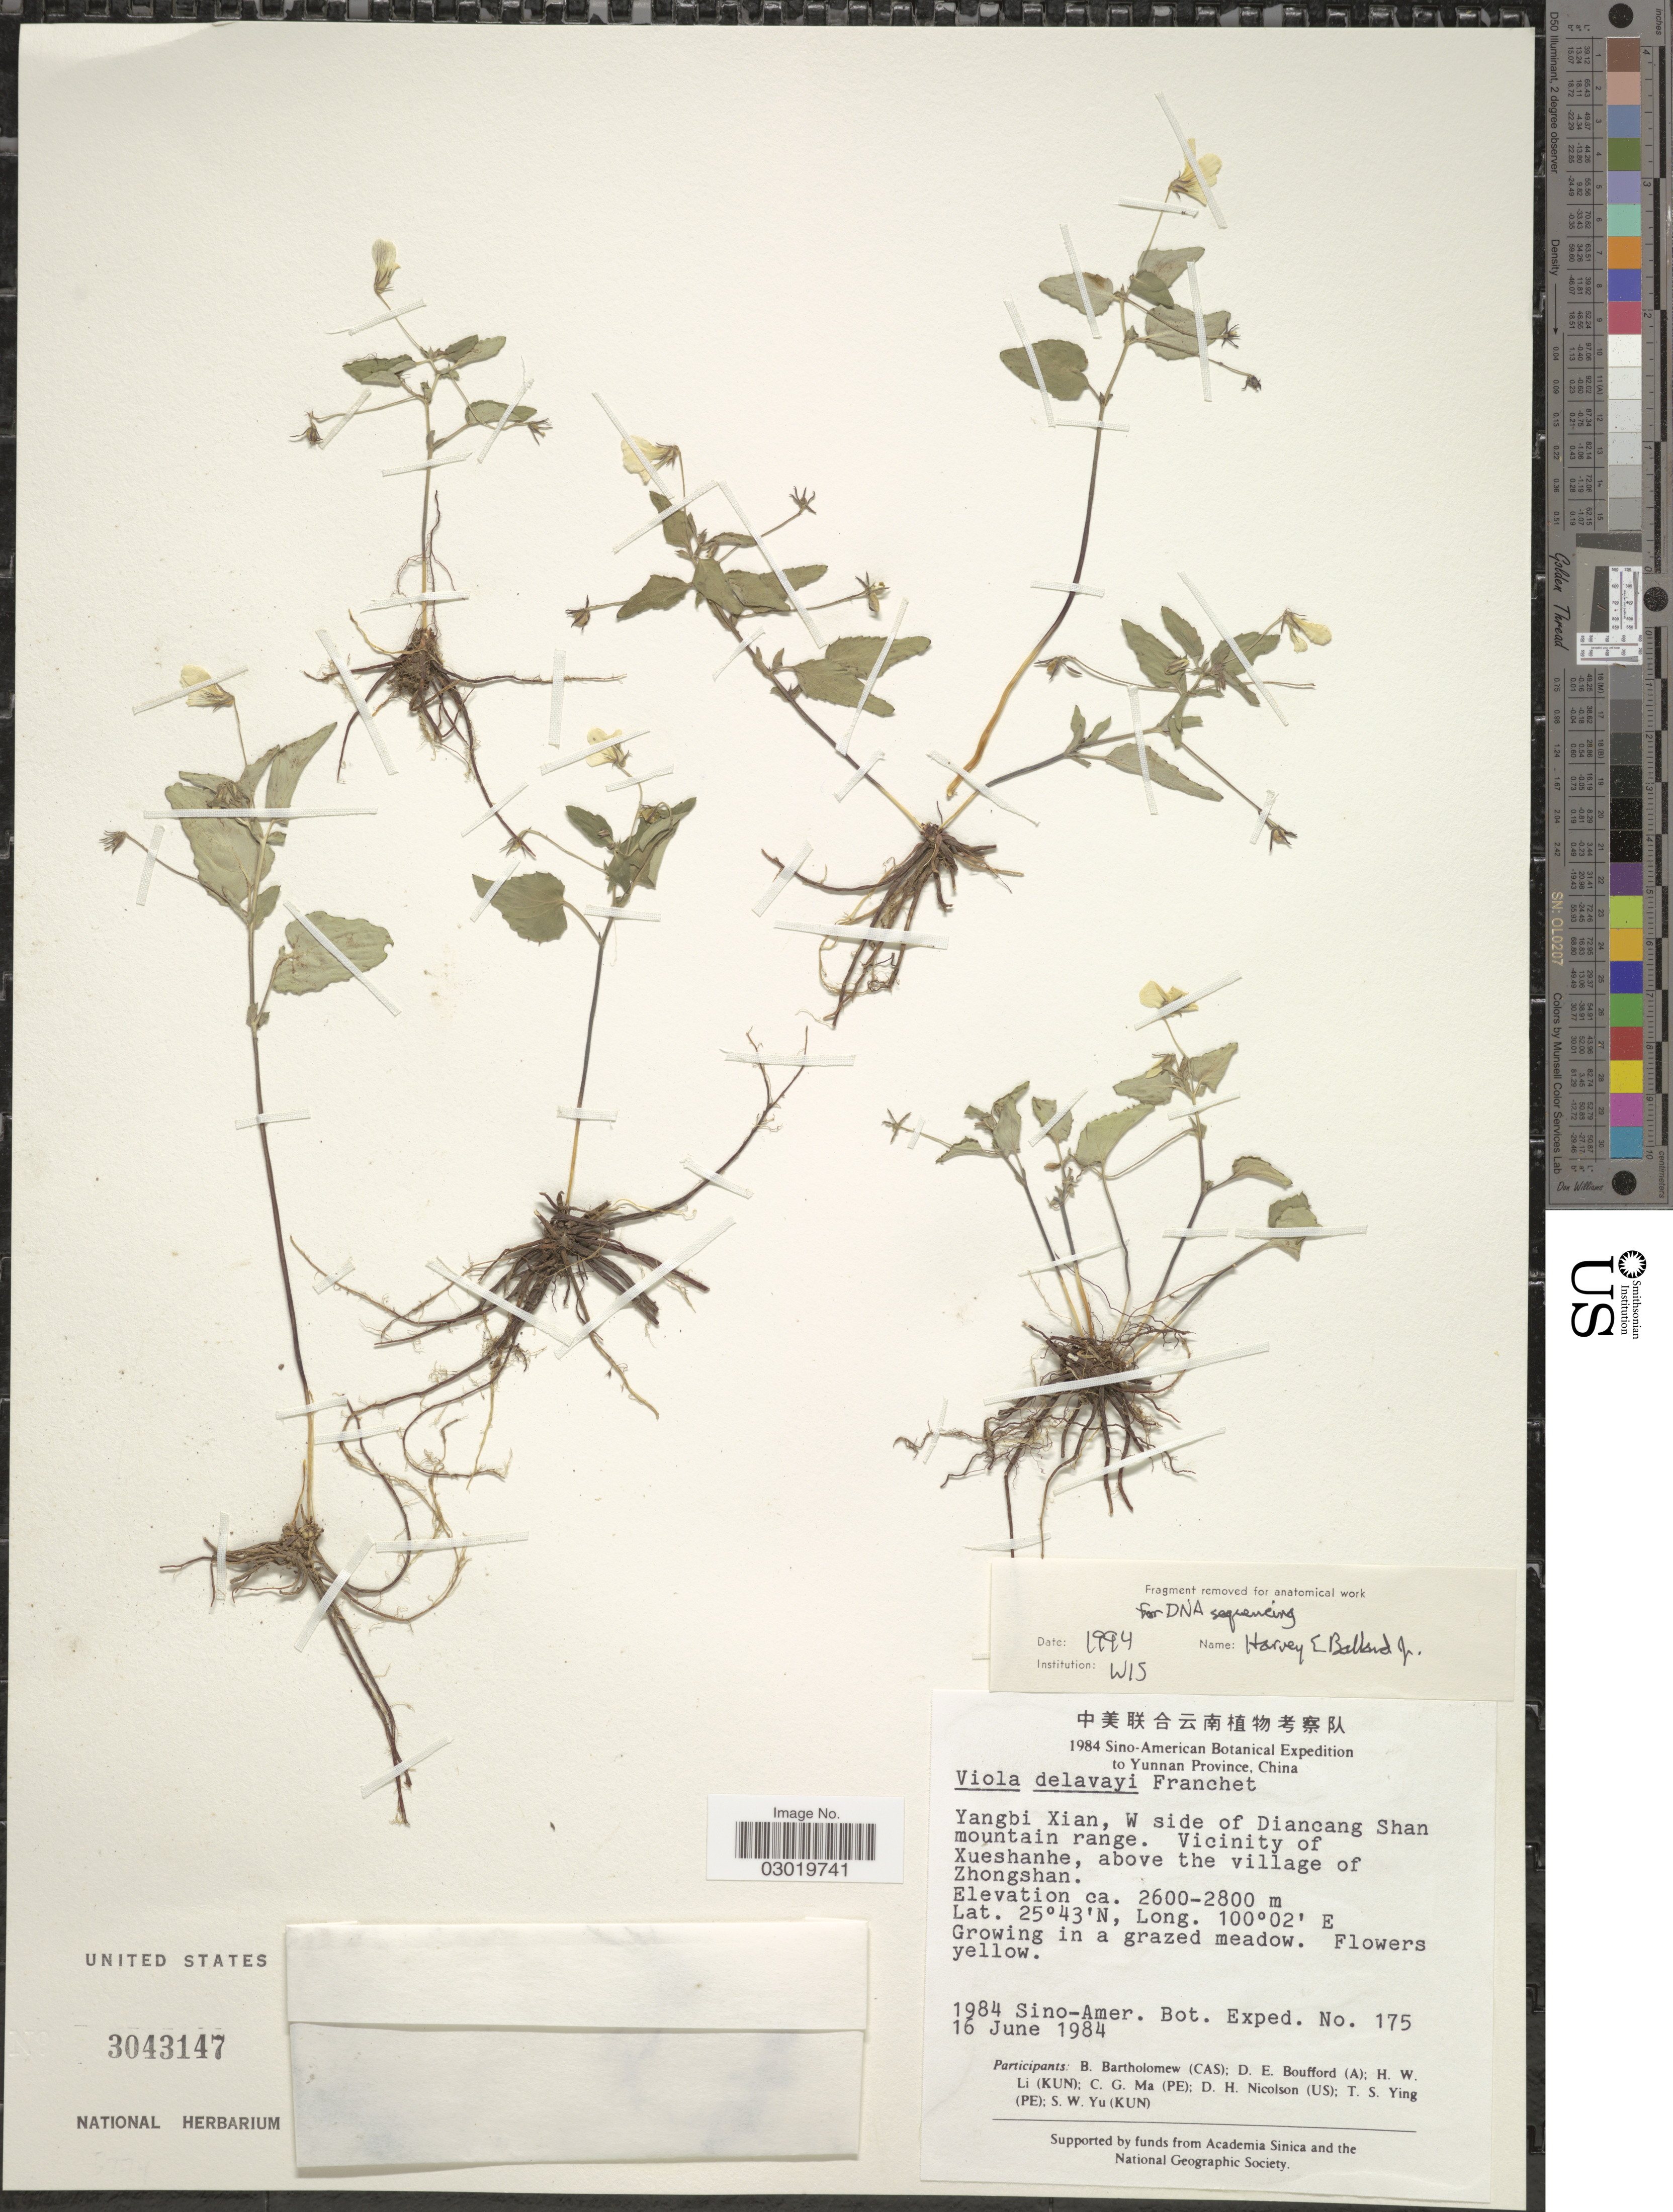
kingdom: Plantae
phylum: Tracheophyta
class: Magnoliopsida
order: Malpighiales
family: Violaceae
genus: Viola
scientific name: Viola delavayi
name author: Franch.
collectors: Sino-Amer. Bot. Exped. 1984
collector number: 175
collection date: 1984-06-16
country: China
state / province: Yunnan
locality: Yunnan Province. Yangbi Xian, W side of Diancang Shan mountain range. Vicinity of Xueshanhe, above the village of Zhongshan.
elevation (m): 2600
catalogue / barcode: US 3043147